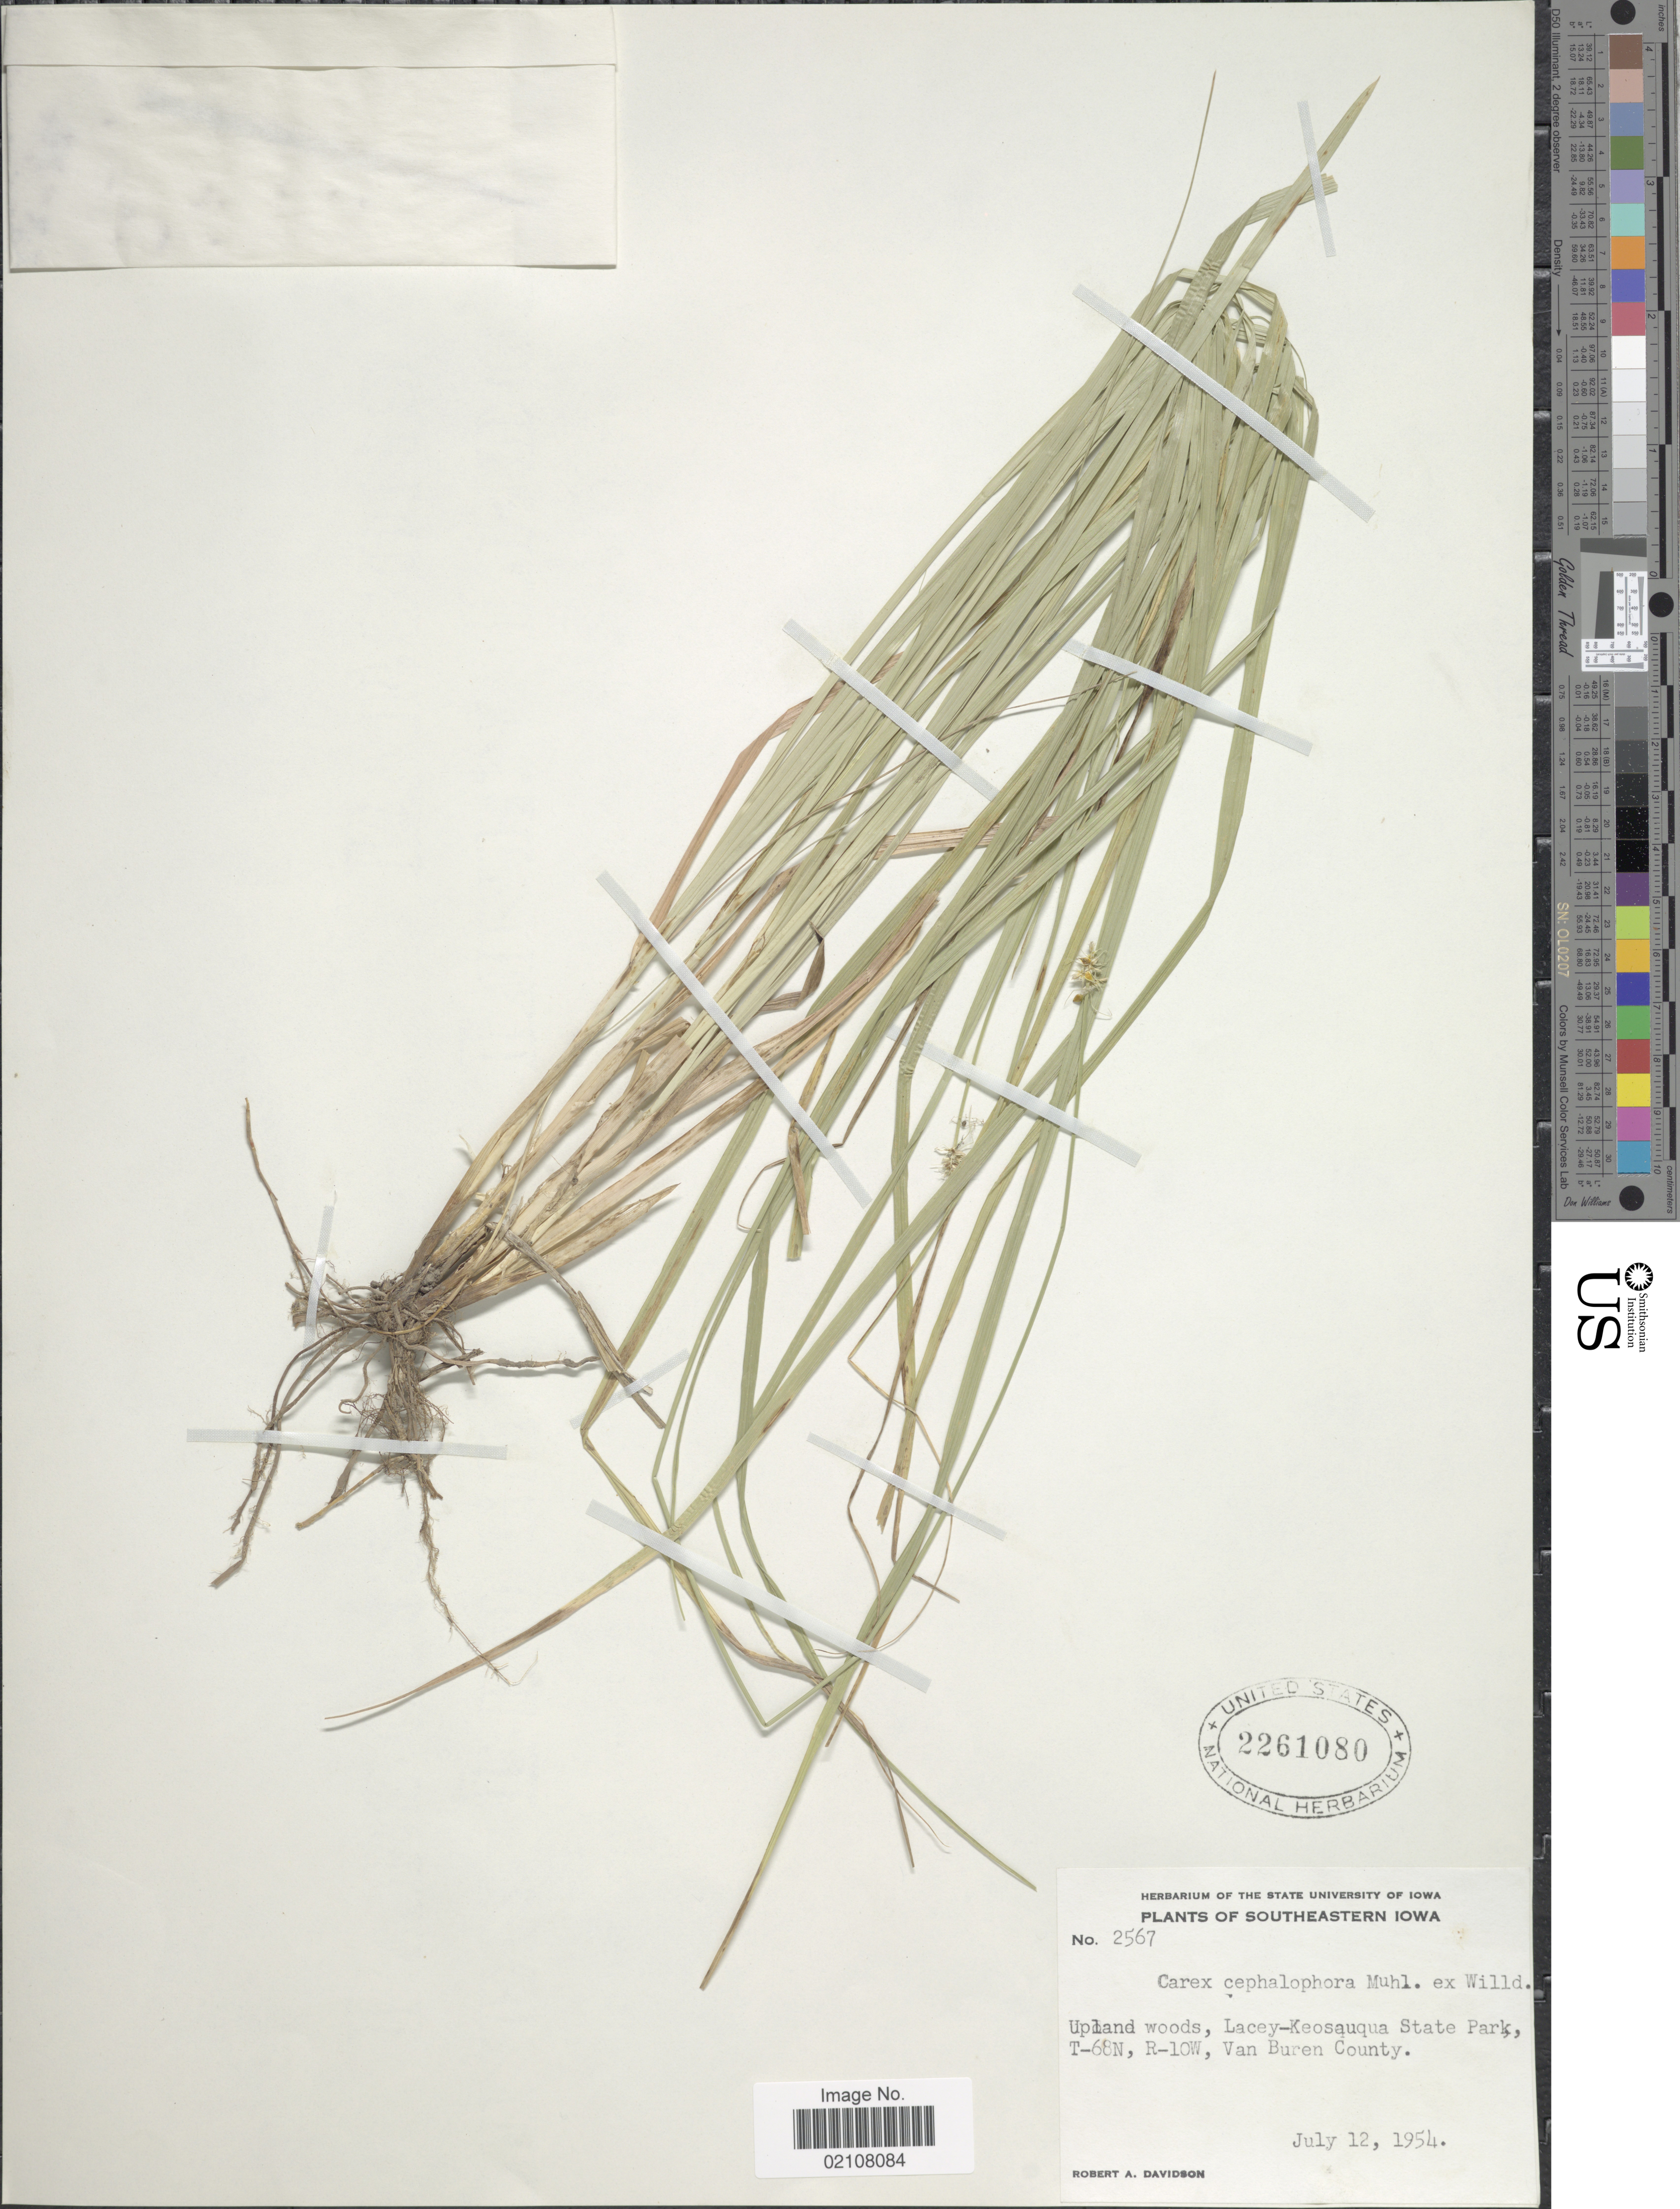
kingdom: Plantae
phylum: Tracheophyta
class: Liliopsida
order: Poales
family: Cyperaceae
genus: Carex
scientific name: Carex cephalophora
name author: Muhl. ex Willd.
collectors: R. A. Davidson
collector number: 2567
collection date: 1954-07-12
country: United States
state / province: Iowa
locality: Southeastern Iowa, upland woods, Lacey-Keosauqua State Park, T-68N, R-10W, Van Buren County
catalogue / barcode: US 2261080